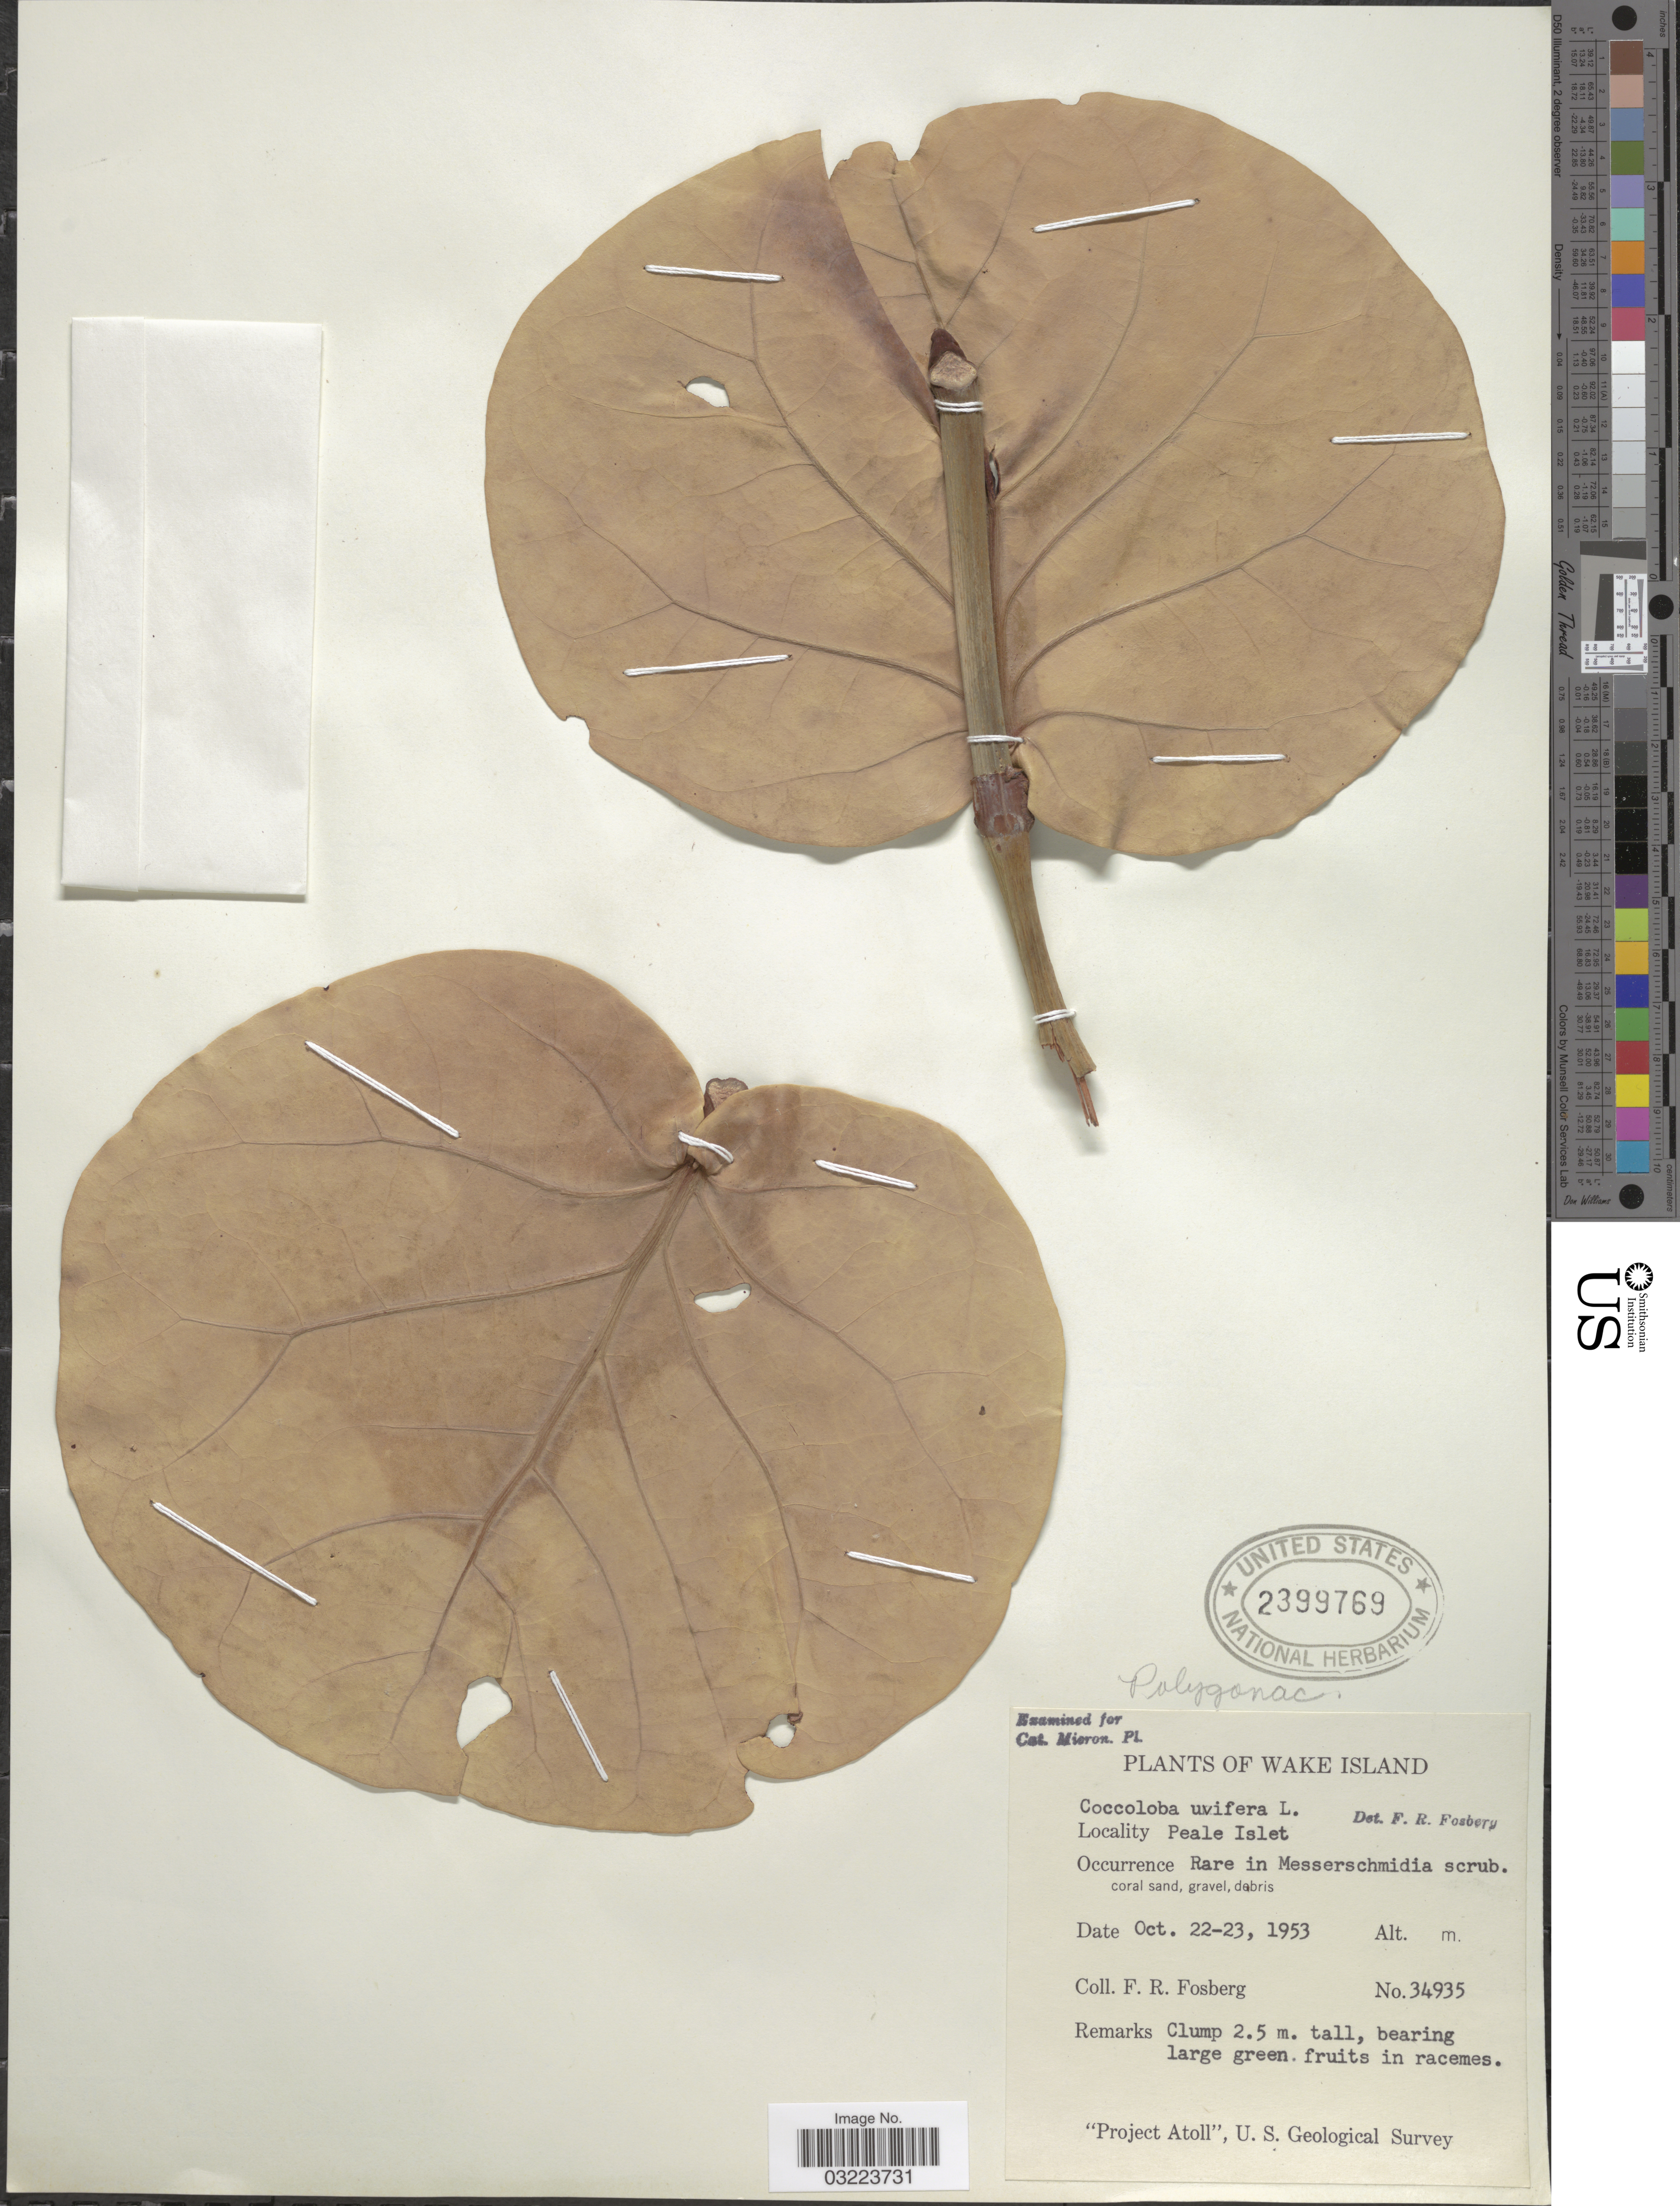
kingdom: Plantae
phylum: Tracheophyta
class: Magnoliopsida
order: Caryophyllales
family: Polygonaceae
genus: Coccoloba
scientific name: Coccoloba uvifera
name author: L.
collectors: F. R. Fosberg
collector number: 34935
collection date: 1953-10-22/1953-10-23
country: U.S. Administered Pacific Islands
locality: Wake Island. Peale Islet.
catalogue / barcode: US 2399769